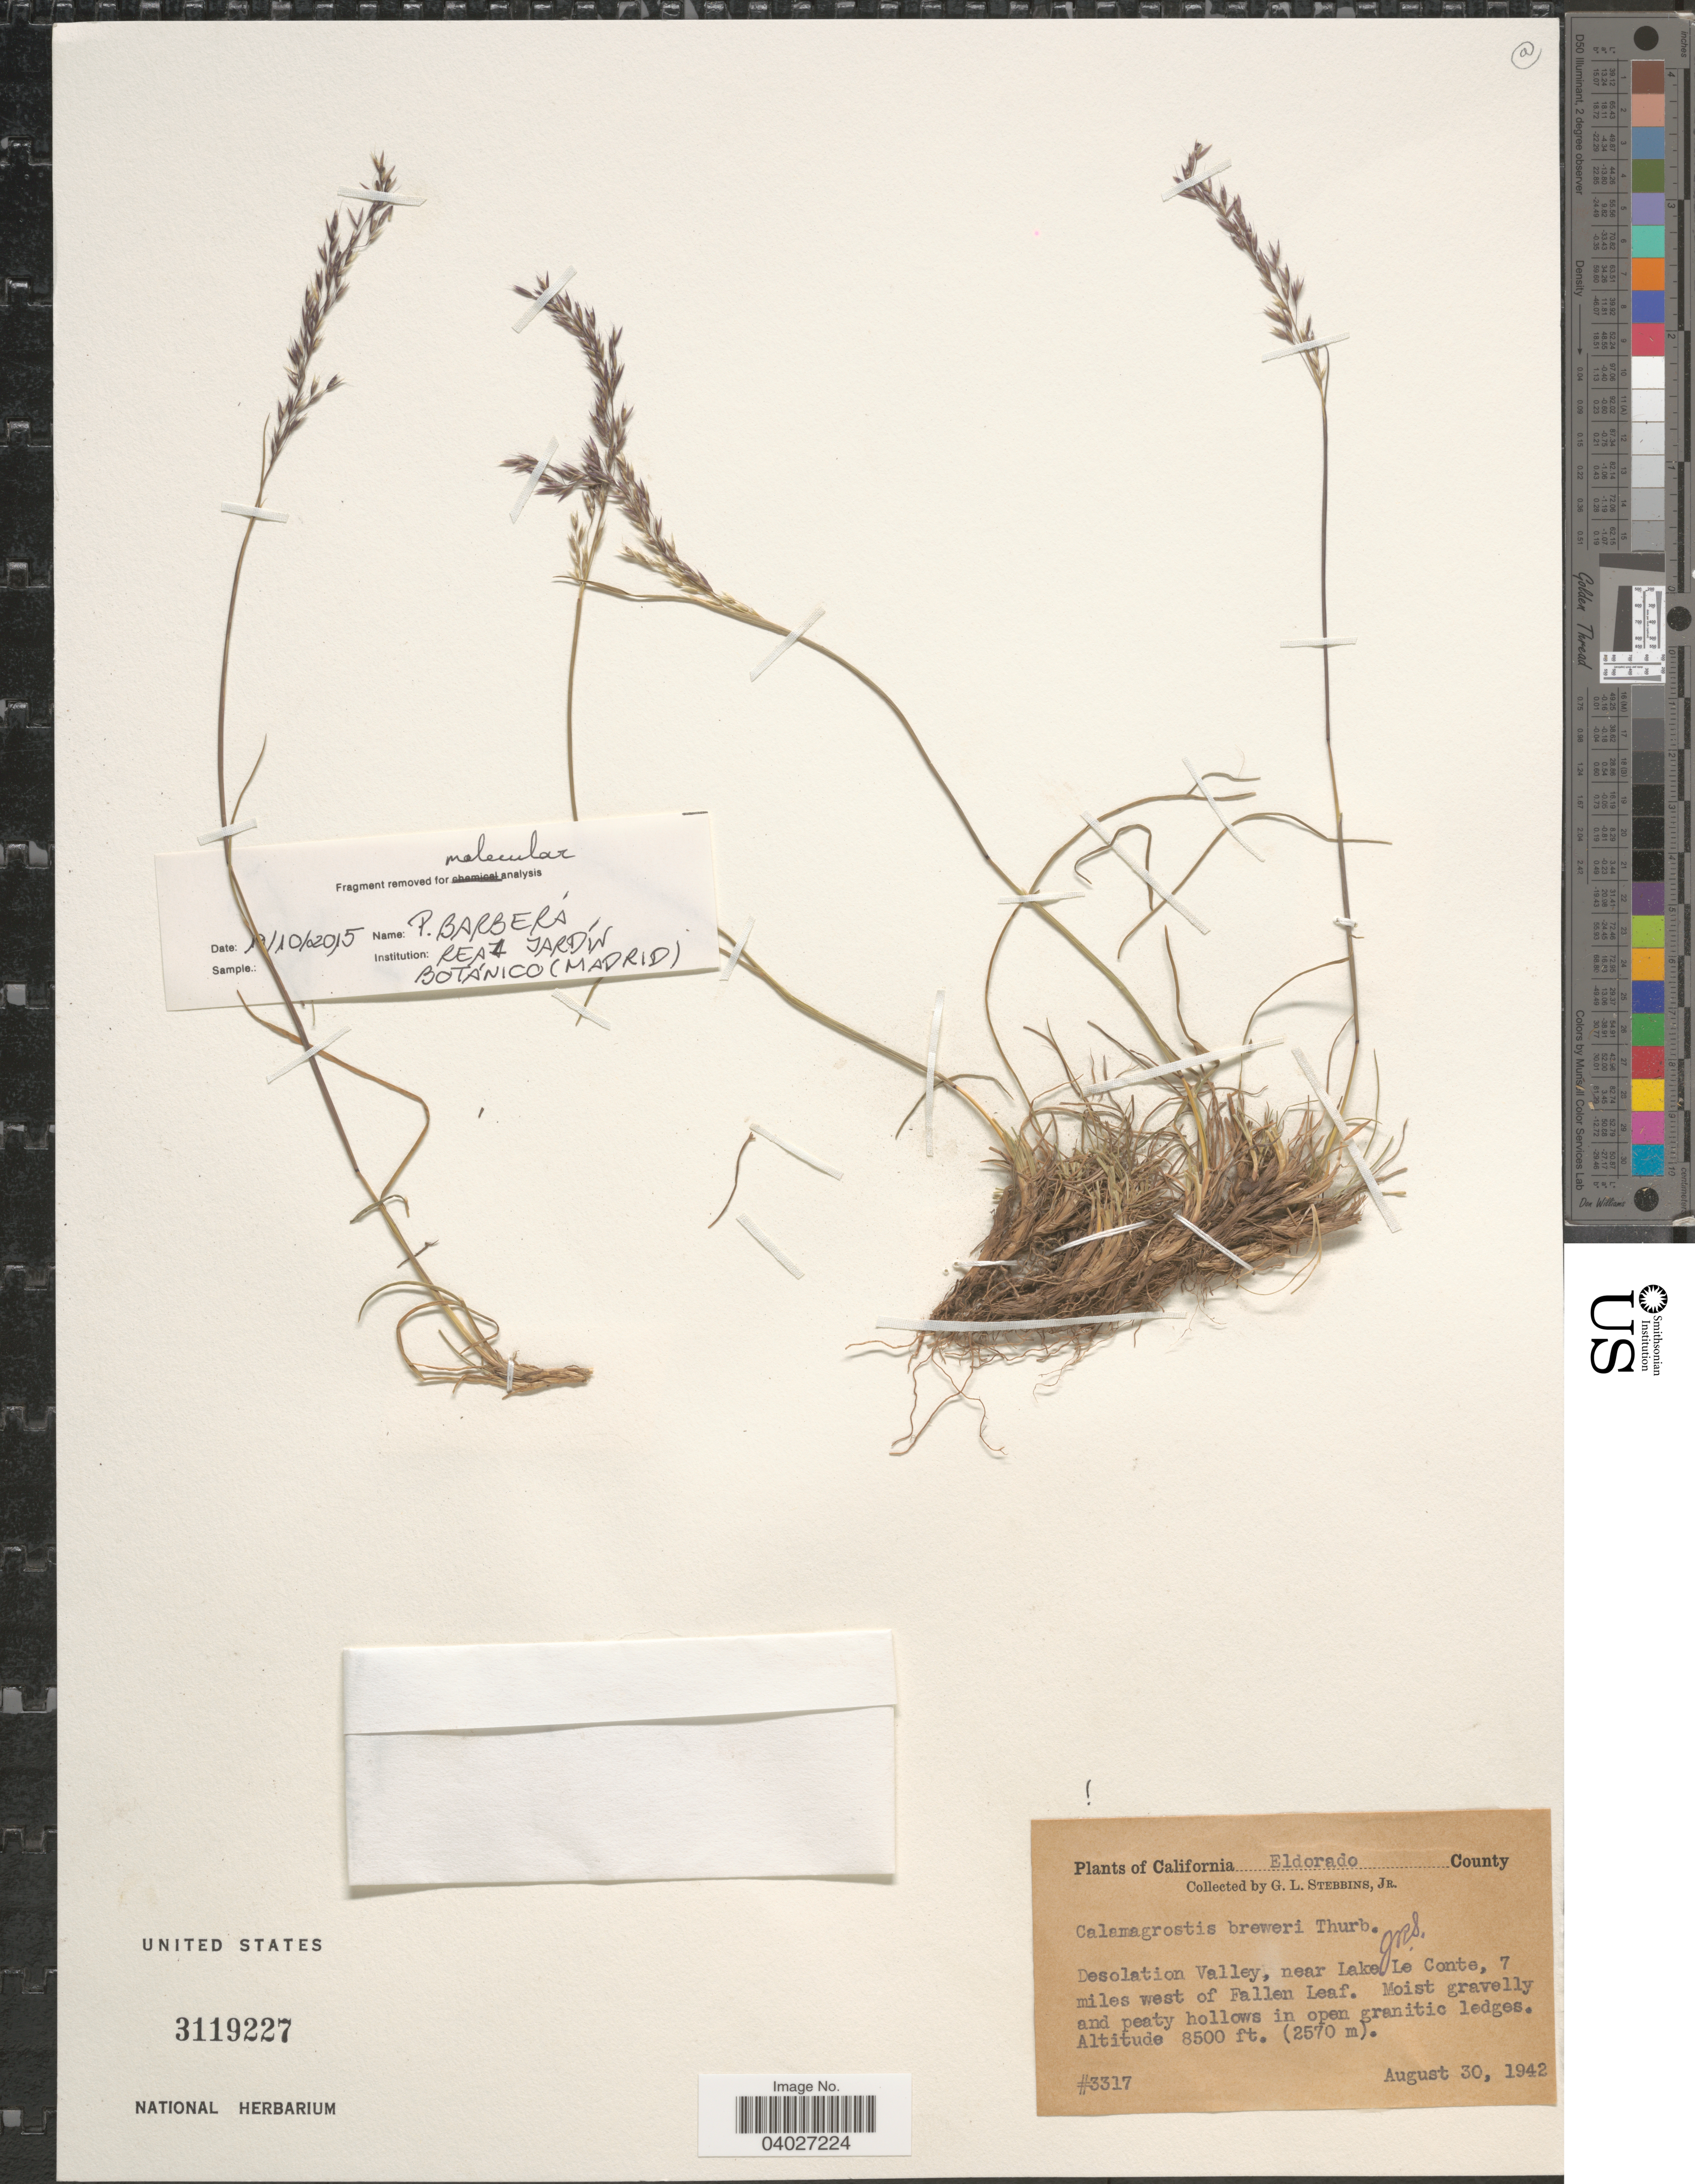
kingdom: Plantae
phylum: Tracheophyta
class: Liliopsida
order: Poales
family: Poaceae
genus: Calamagrostis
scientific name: Calamagrostis breweri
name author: Thurb.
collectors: G. L. Stebbins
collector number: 3317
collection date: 1942-08-30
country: United States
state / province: California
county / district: El Dorado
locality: Eldorado County. Desolation Valley, near Lake Le Conte, 7 miles west of Fallen Leaf.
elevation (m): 2591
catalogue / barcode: US 3119227